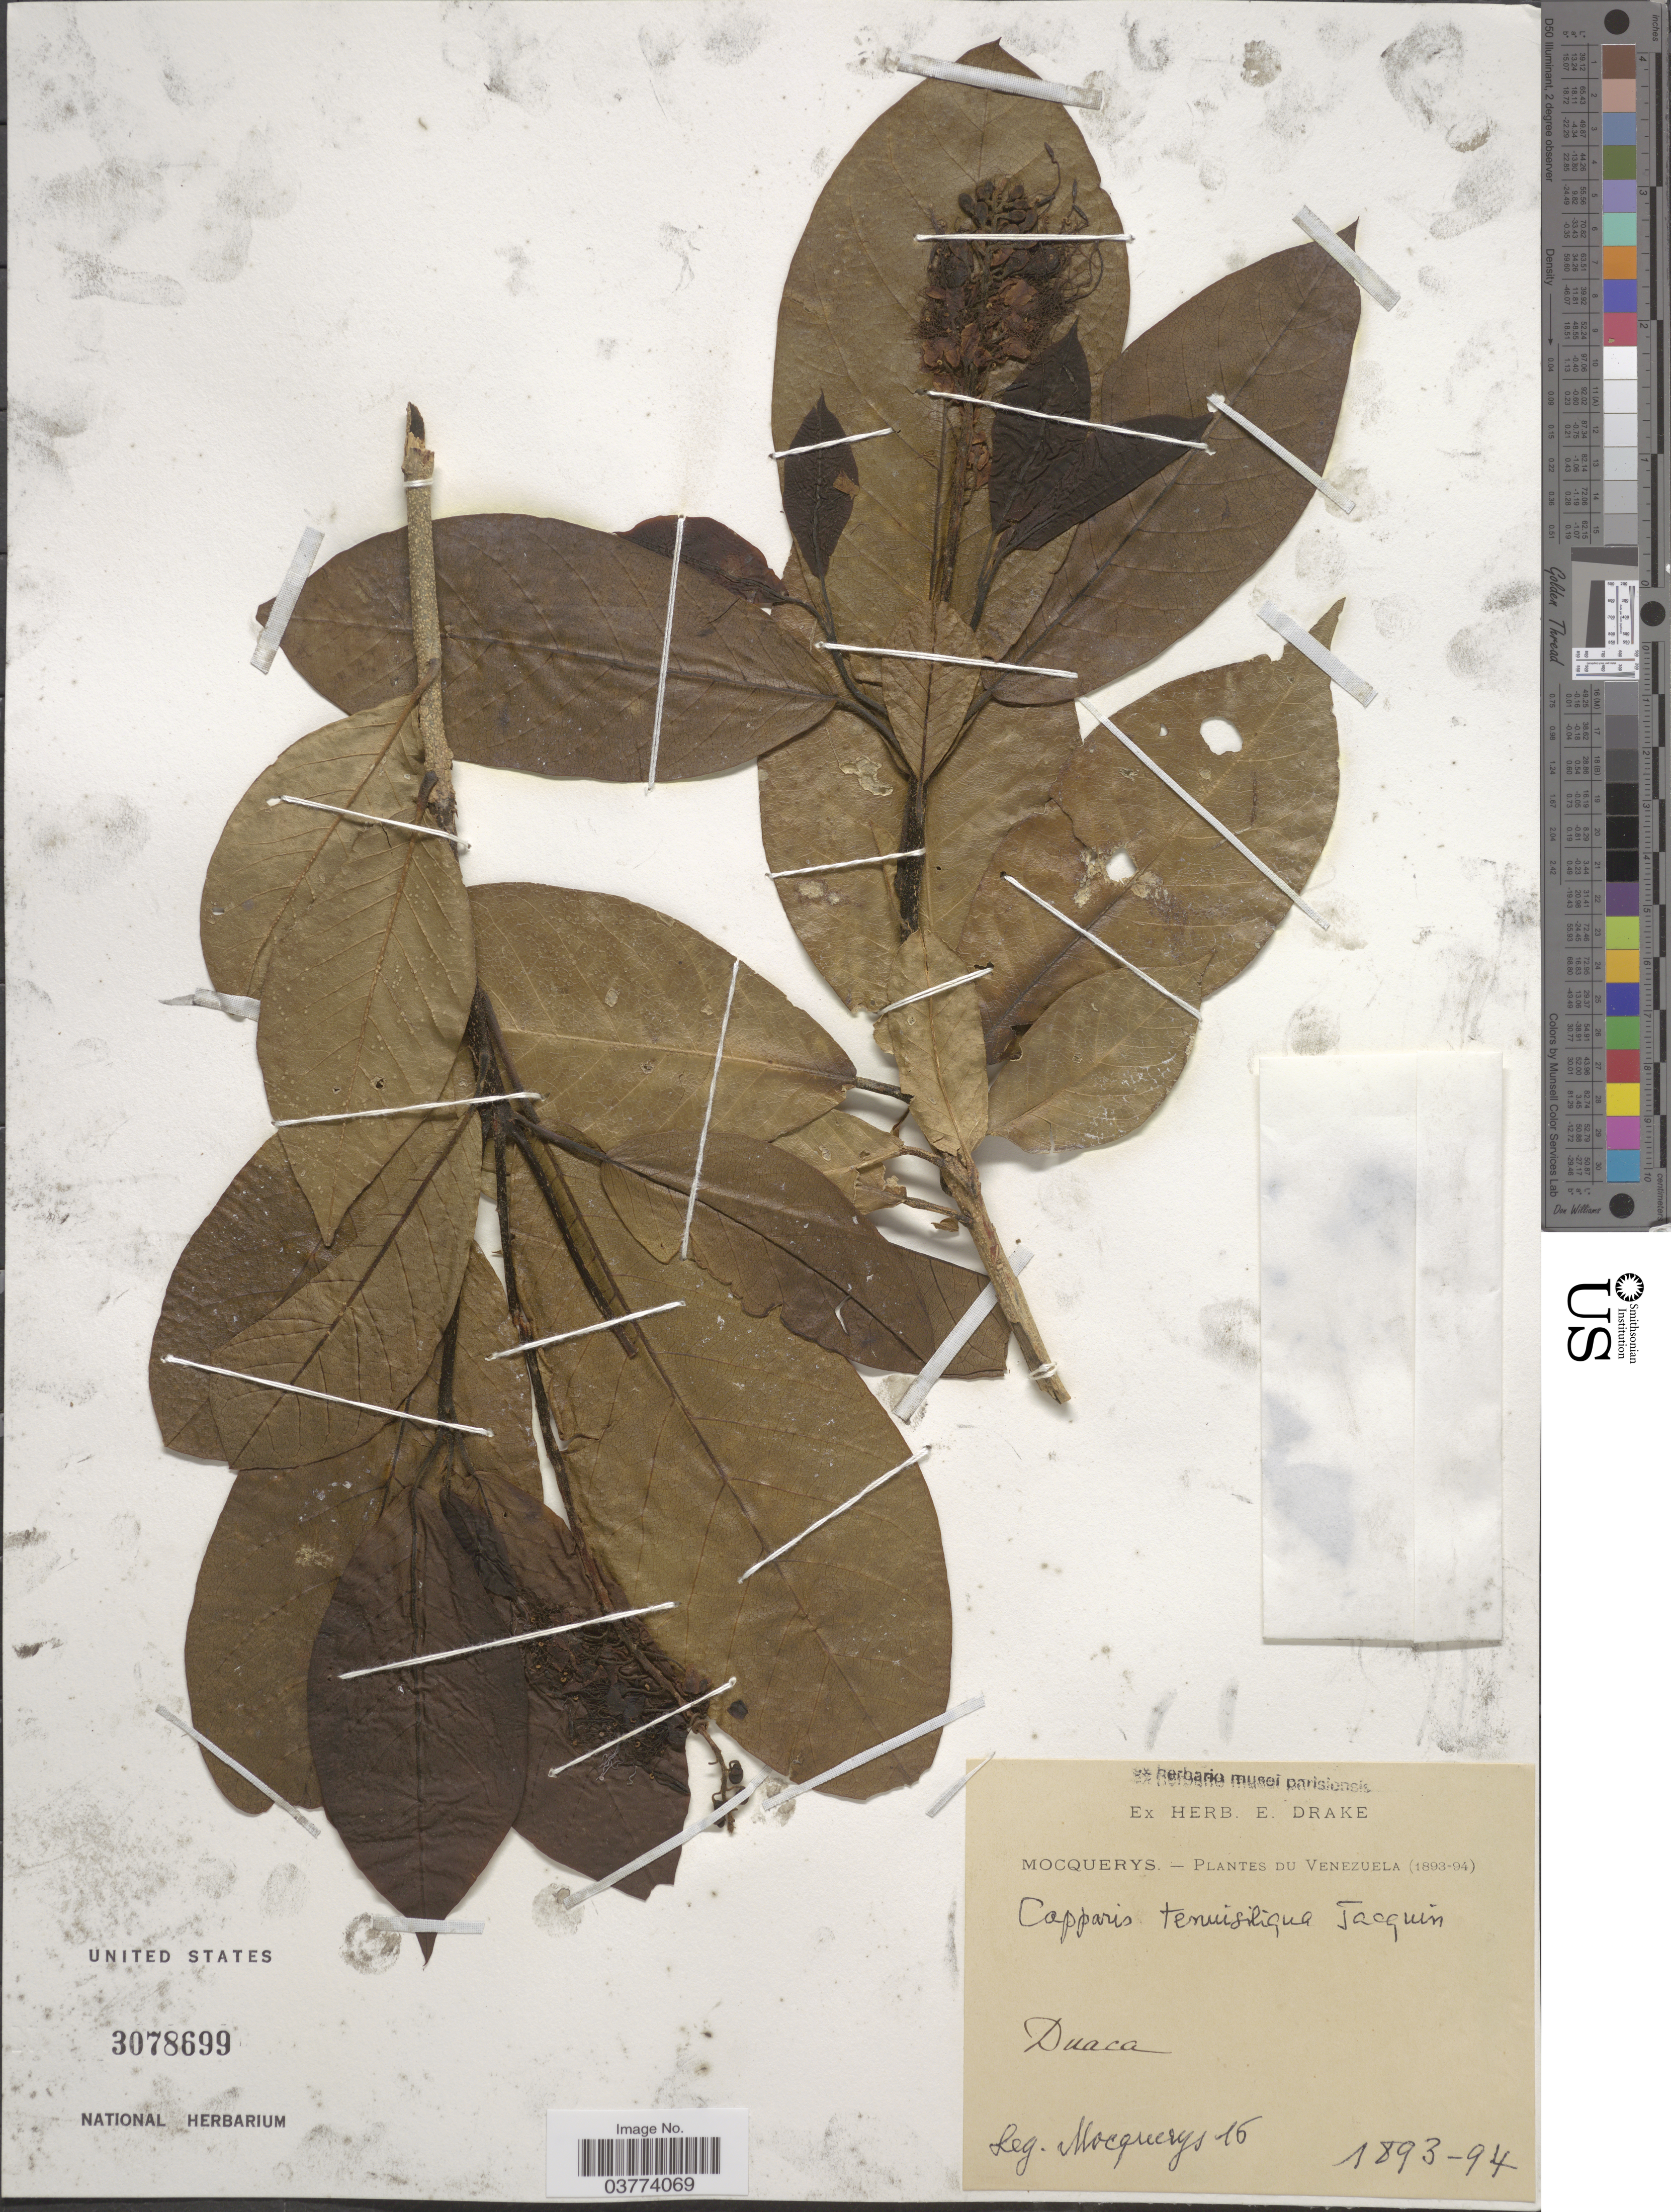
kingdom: Plantae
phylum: Tracheophyta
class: Magnoliopsida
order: Brassicales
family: Capparaceae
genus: Monilicarpa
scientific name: Monilicarpa tenuisiliqua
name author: (Jacq.) Cornejo & Iltis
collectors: A. Mocquerys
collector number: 16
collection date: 1893/1894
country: Venezuela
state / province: Lara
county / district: Crespo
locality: Duaca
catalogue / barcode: US 3078699